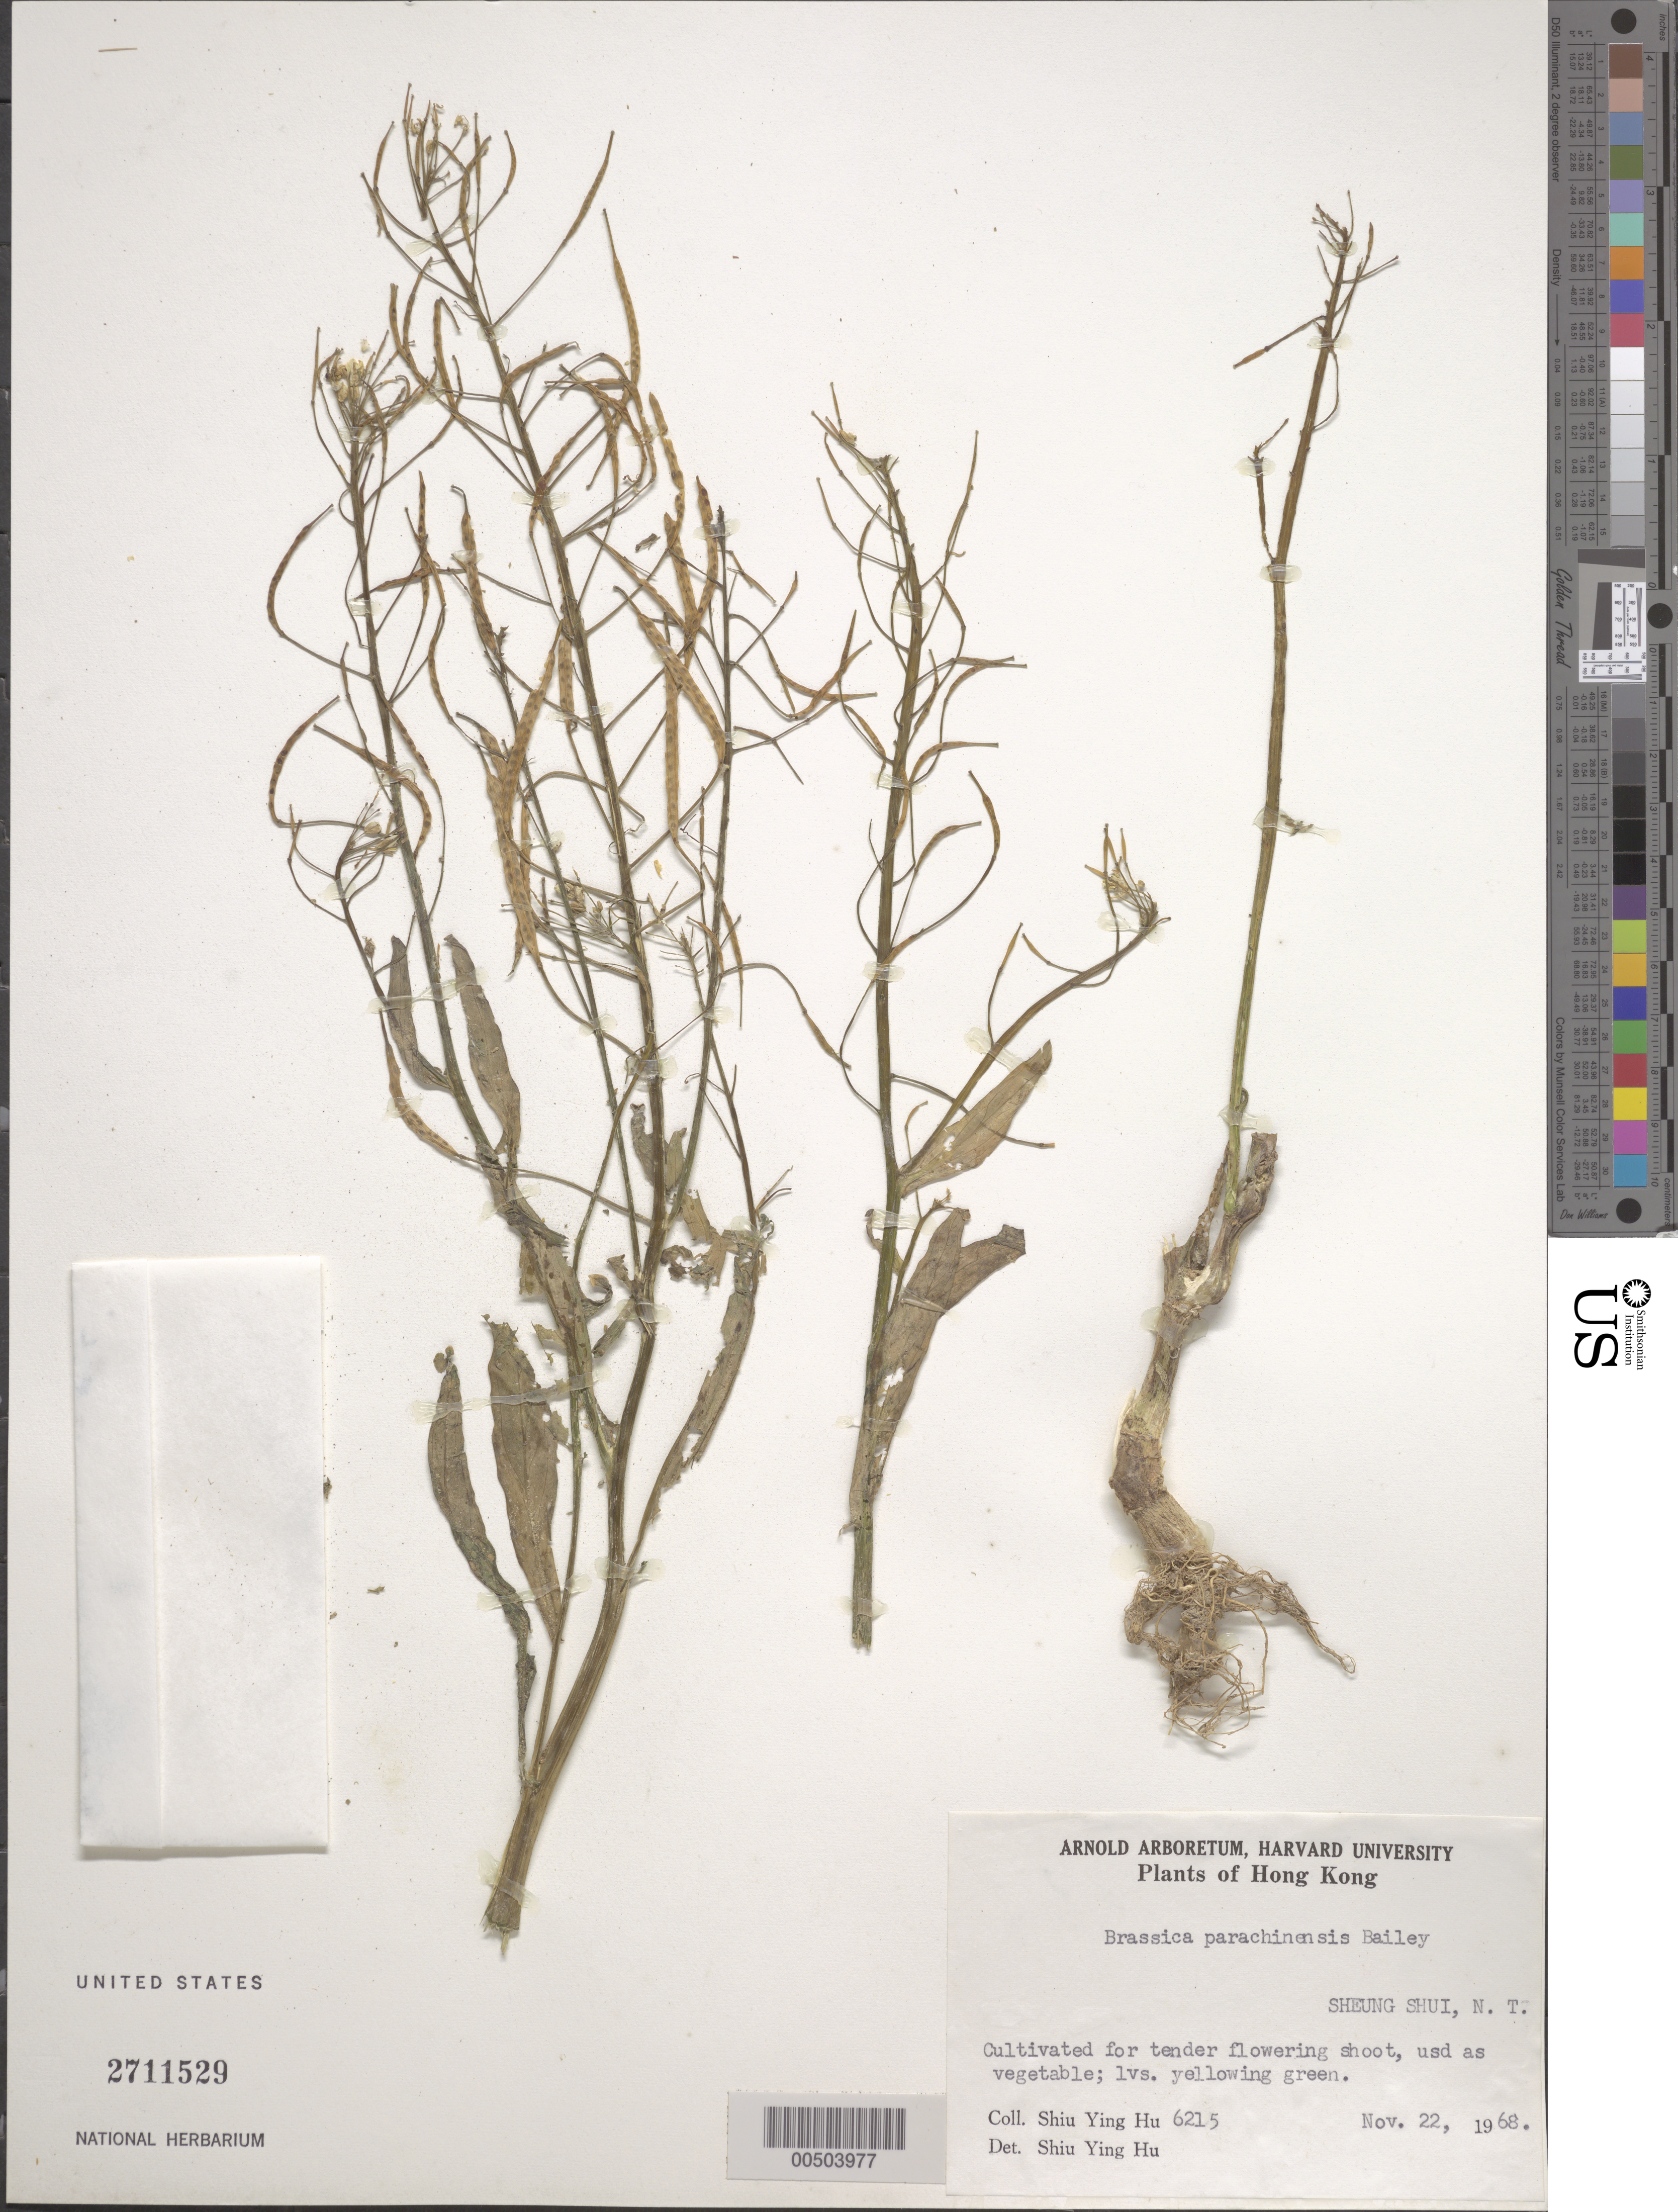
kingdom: Plantae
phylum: Tracheophyta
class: Magnoliopsida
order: Brassicales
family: Brassicaceae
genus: Brassica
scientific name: Brassica parachinensis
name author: L.H. Bailey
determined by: Hu, S. Y.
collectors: S. Y. Hu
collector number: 6215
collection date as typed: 22 Nov 1968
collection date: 1968-11-22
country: China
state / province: Hong Kong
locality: Sheung Shui, N. T.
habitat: Cultivated for tender flowering shoot, used as vegetable; lvs. yellowing green.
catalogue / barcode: US 2711529